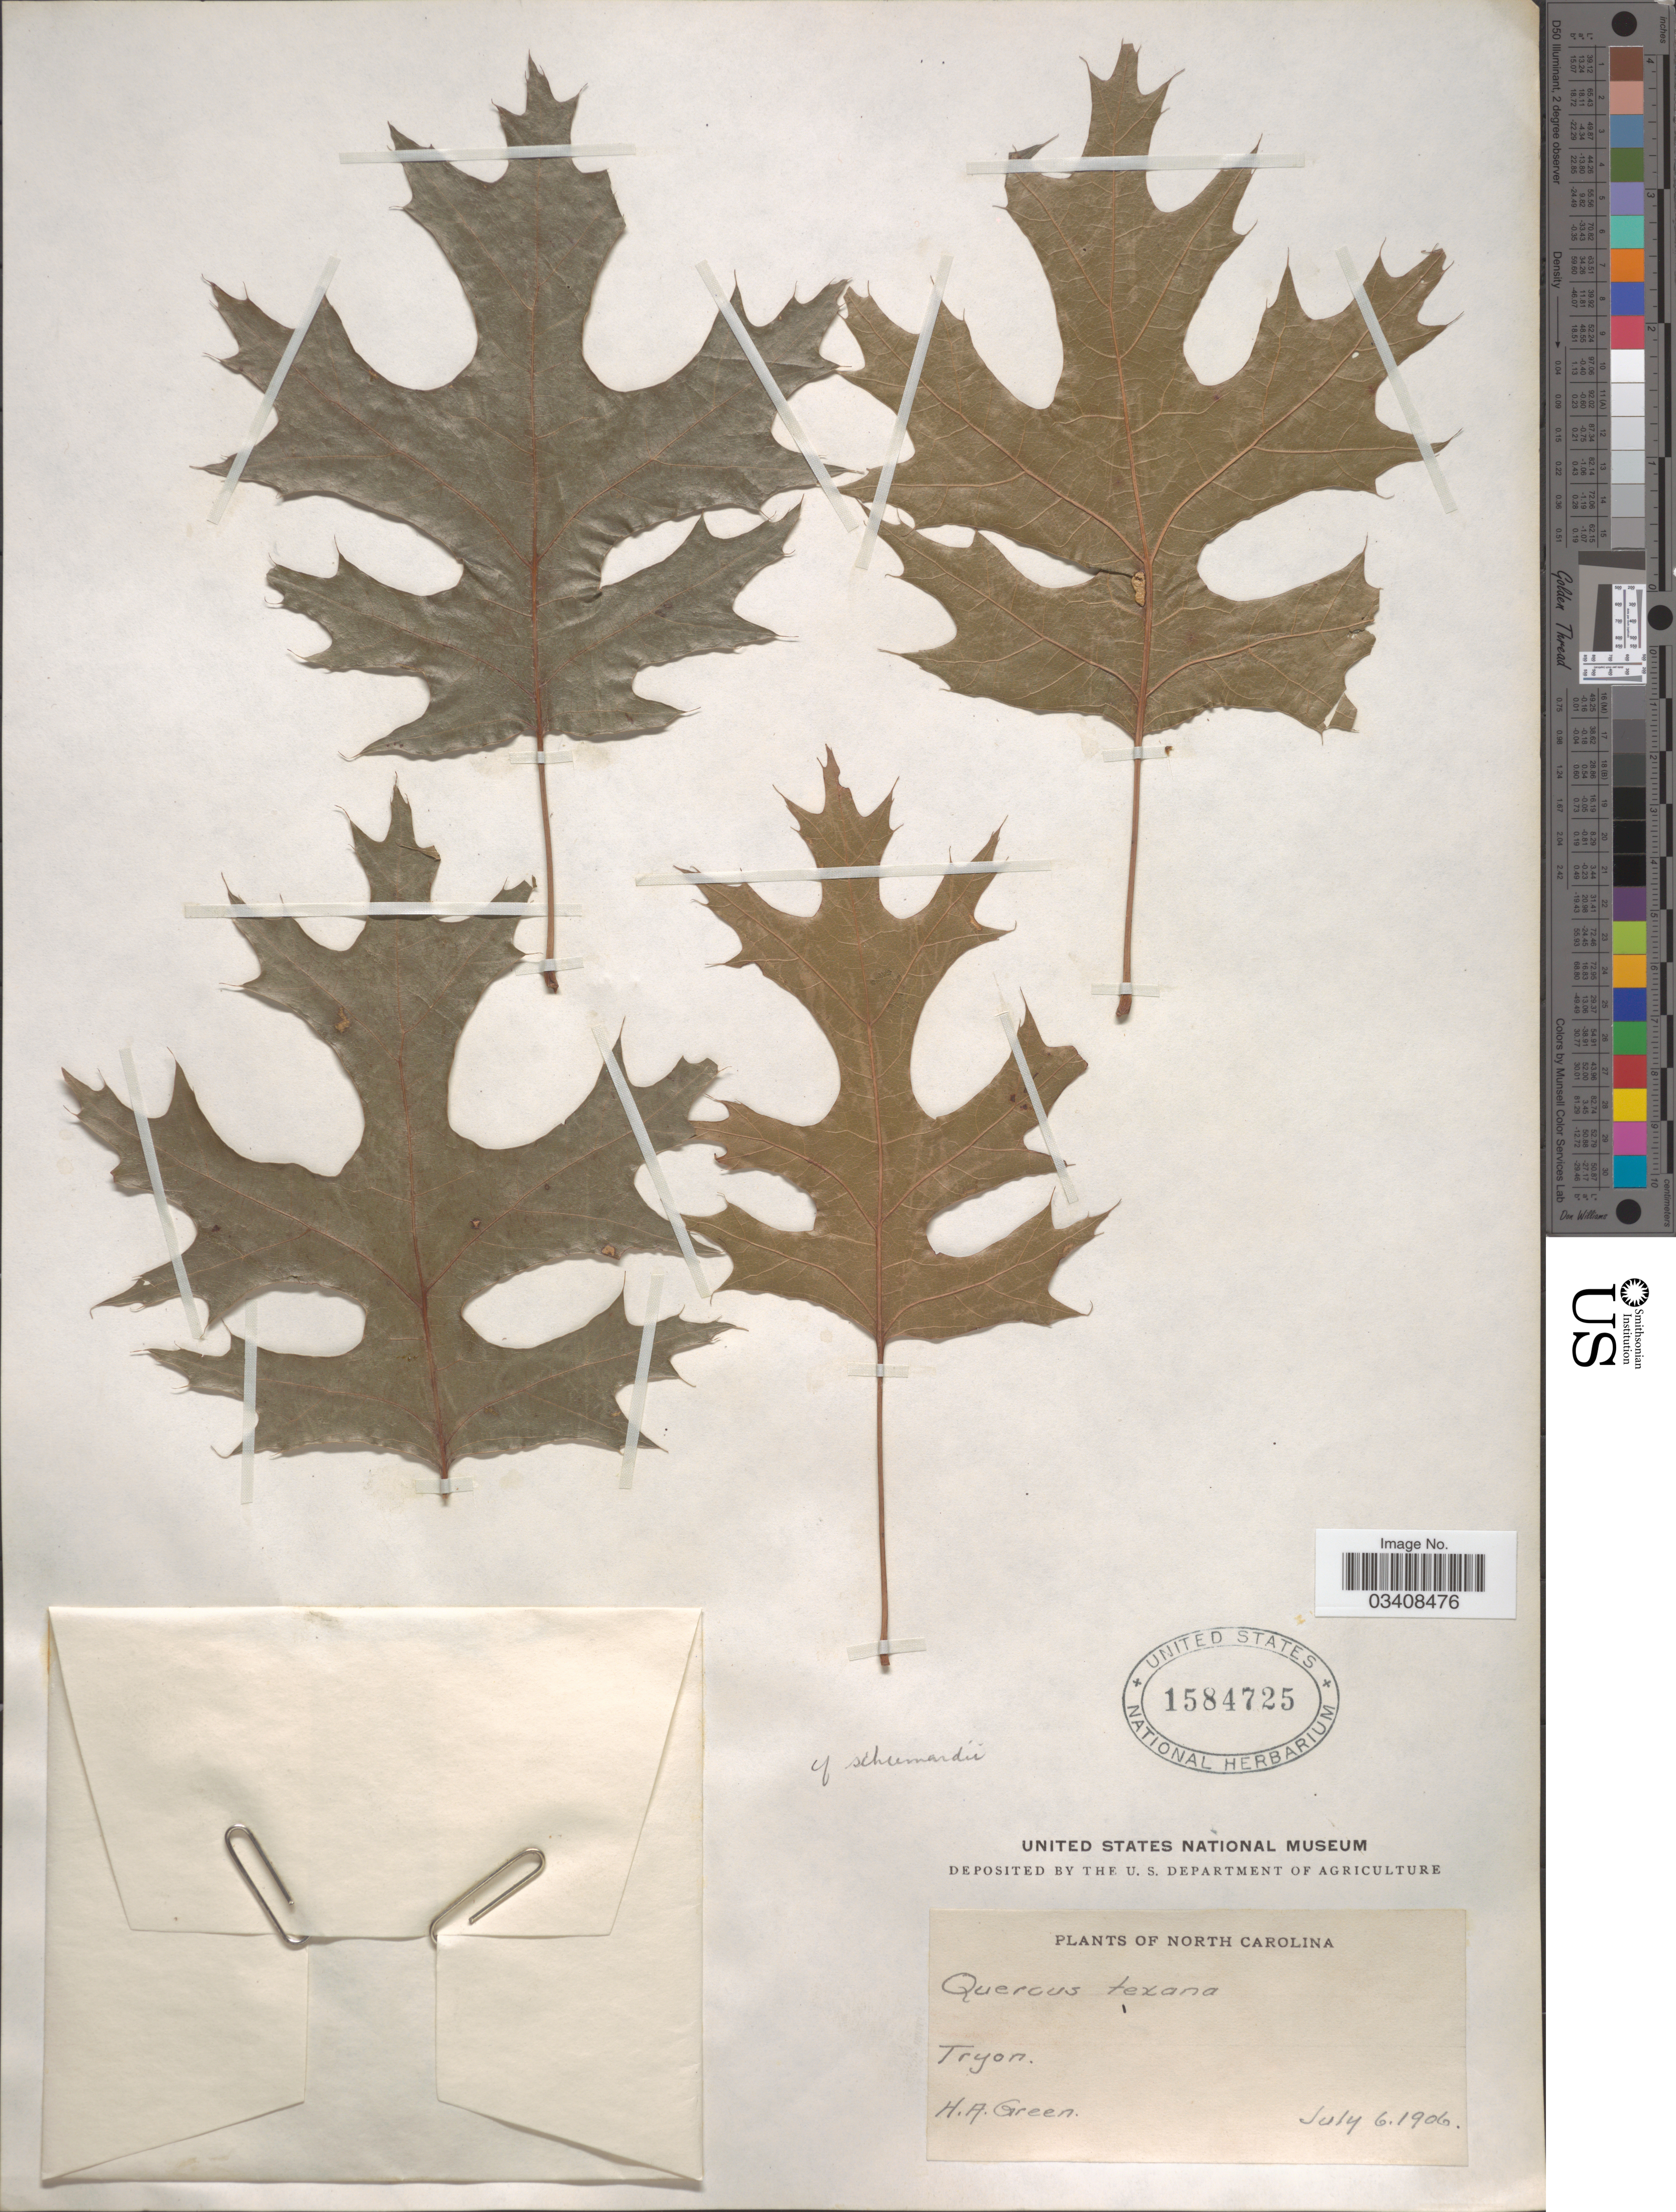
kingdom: Plantae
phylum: Tracheophyta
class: Magnoliopsida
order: Fagales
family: Fagaceae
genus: Quercus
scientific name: Quercus shumardii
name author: Buckley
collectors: H. Green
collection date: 1906-07-06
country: United States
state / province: North Carolina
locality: Tryon.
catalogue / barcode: US 1584725